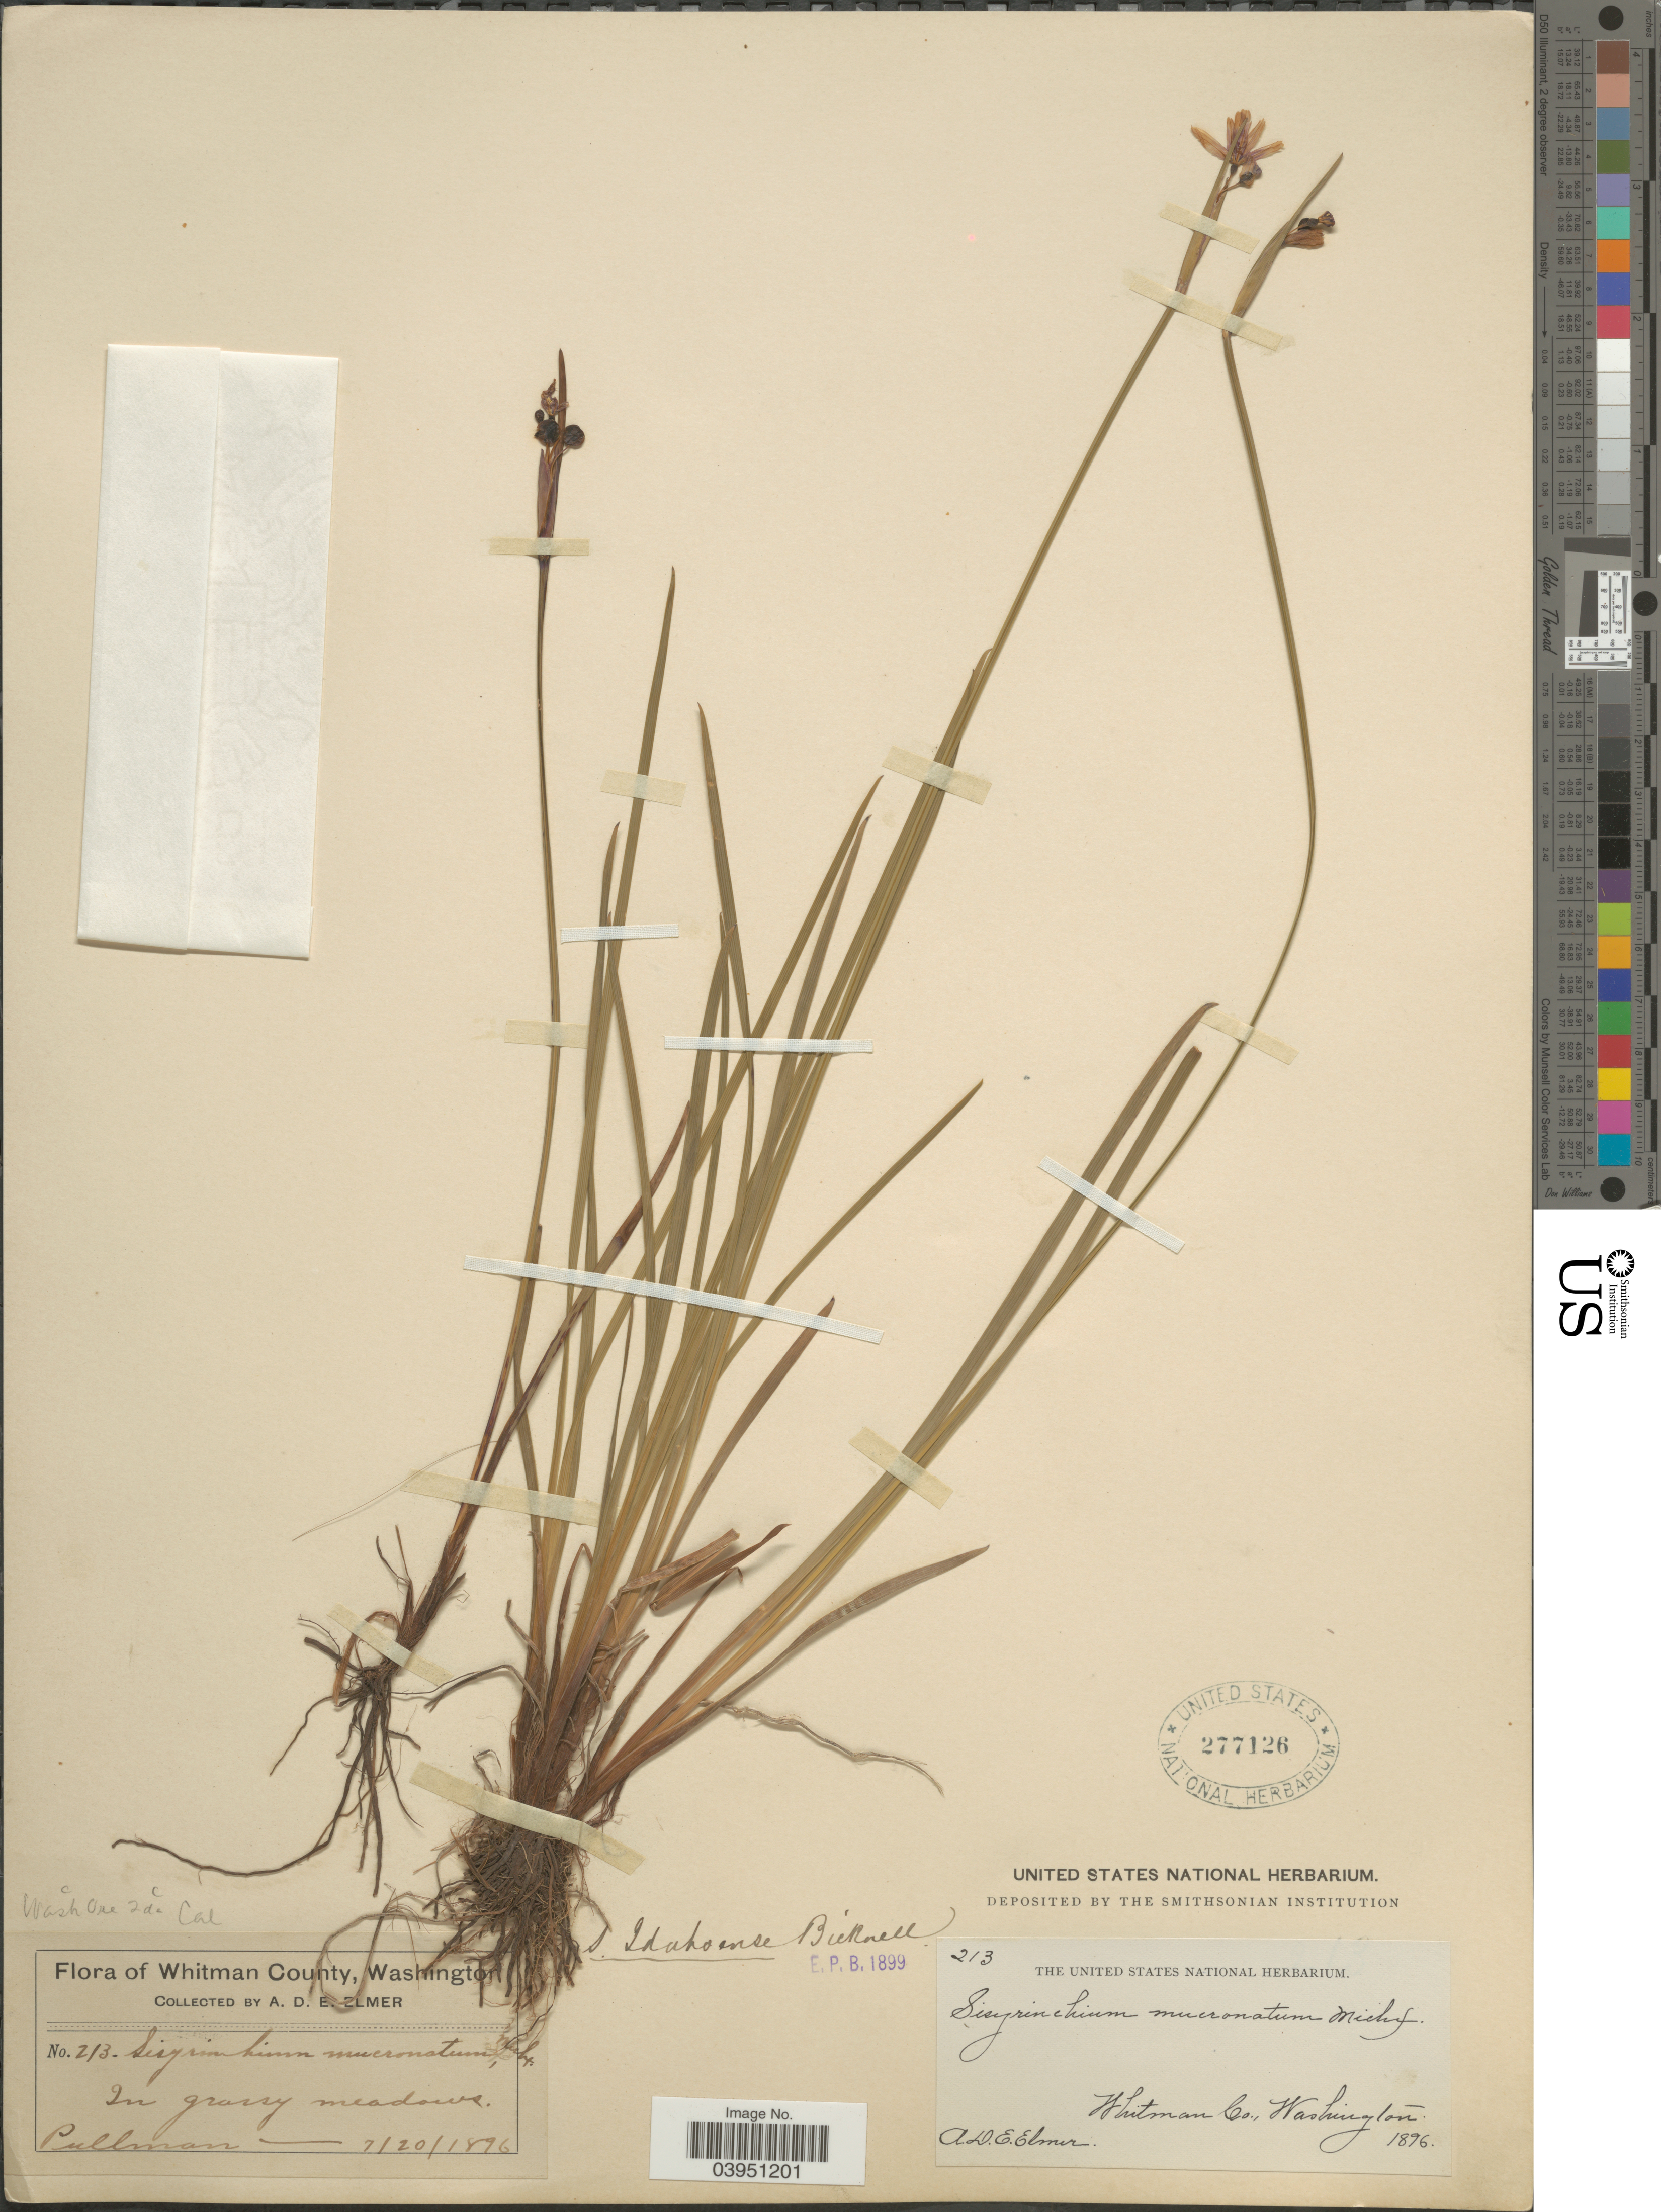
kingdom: Plantae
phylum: Tracheophyta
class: Liliopsida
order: Asparagales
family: Iridaceae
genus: Sisyrinchium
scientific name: Sisyrinchium idahoense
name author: E.P. Bicknell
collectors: A. D. E. Elmer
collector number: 213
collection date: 1896-07-20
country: United States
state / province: Washington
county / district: Whitman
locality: Whitman Co. In grassy meadows. Pullman.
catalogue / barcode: US 277126